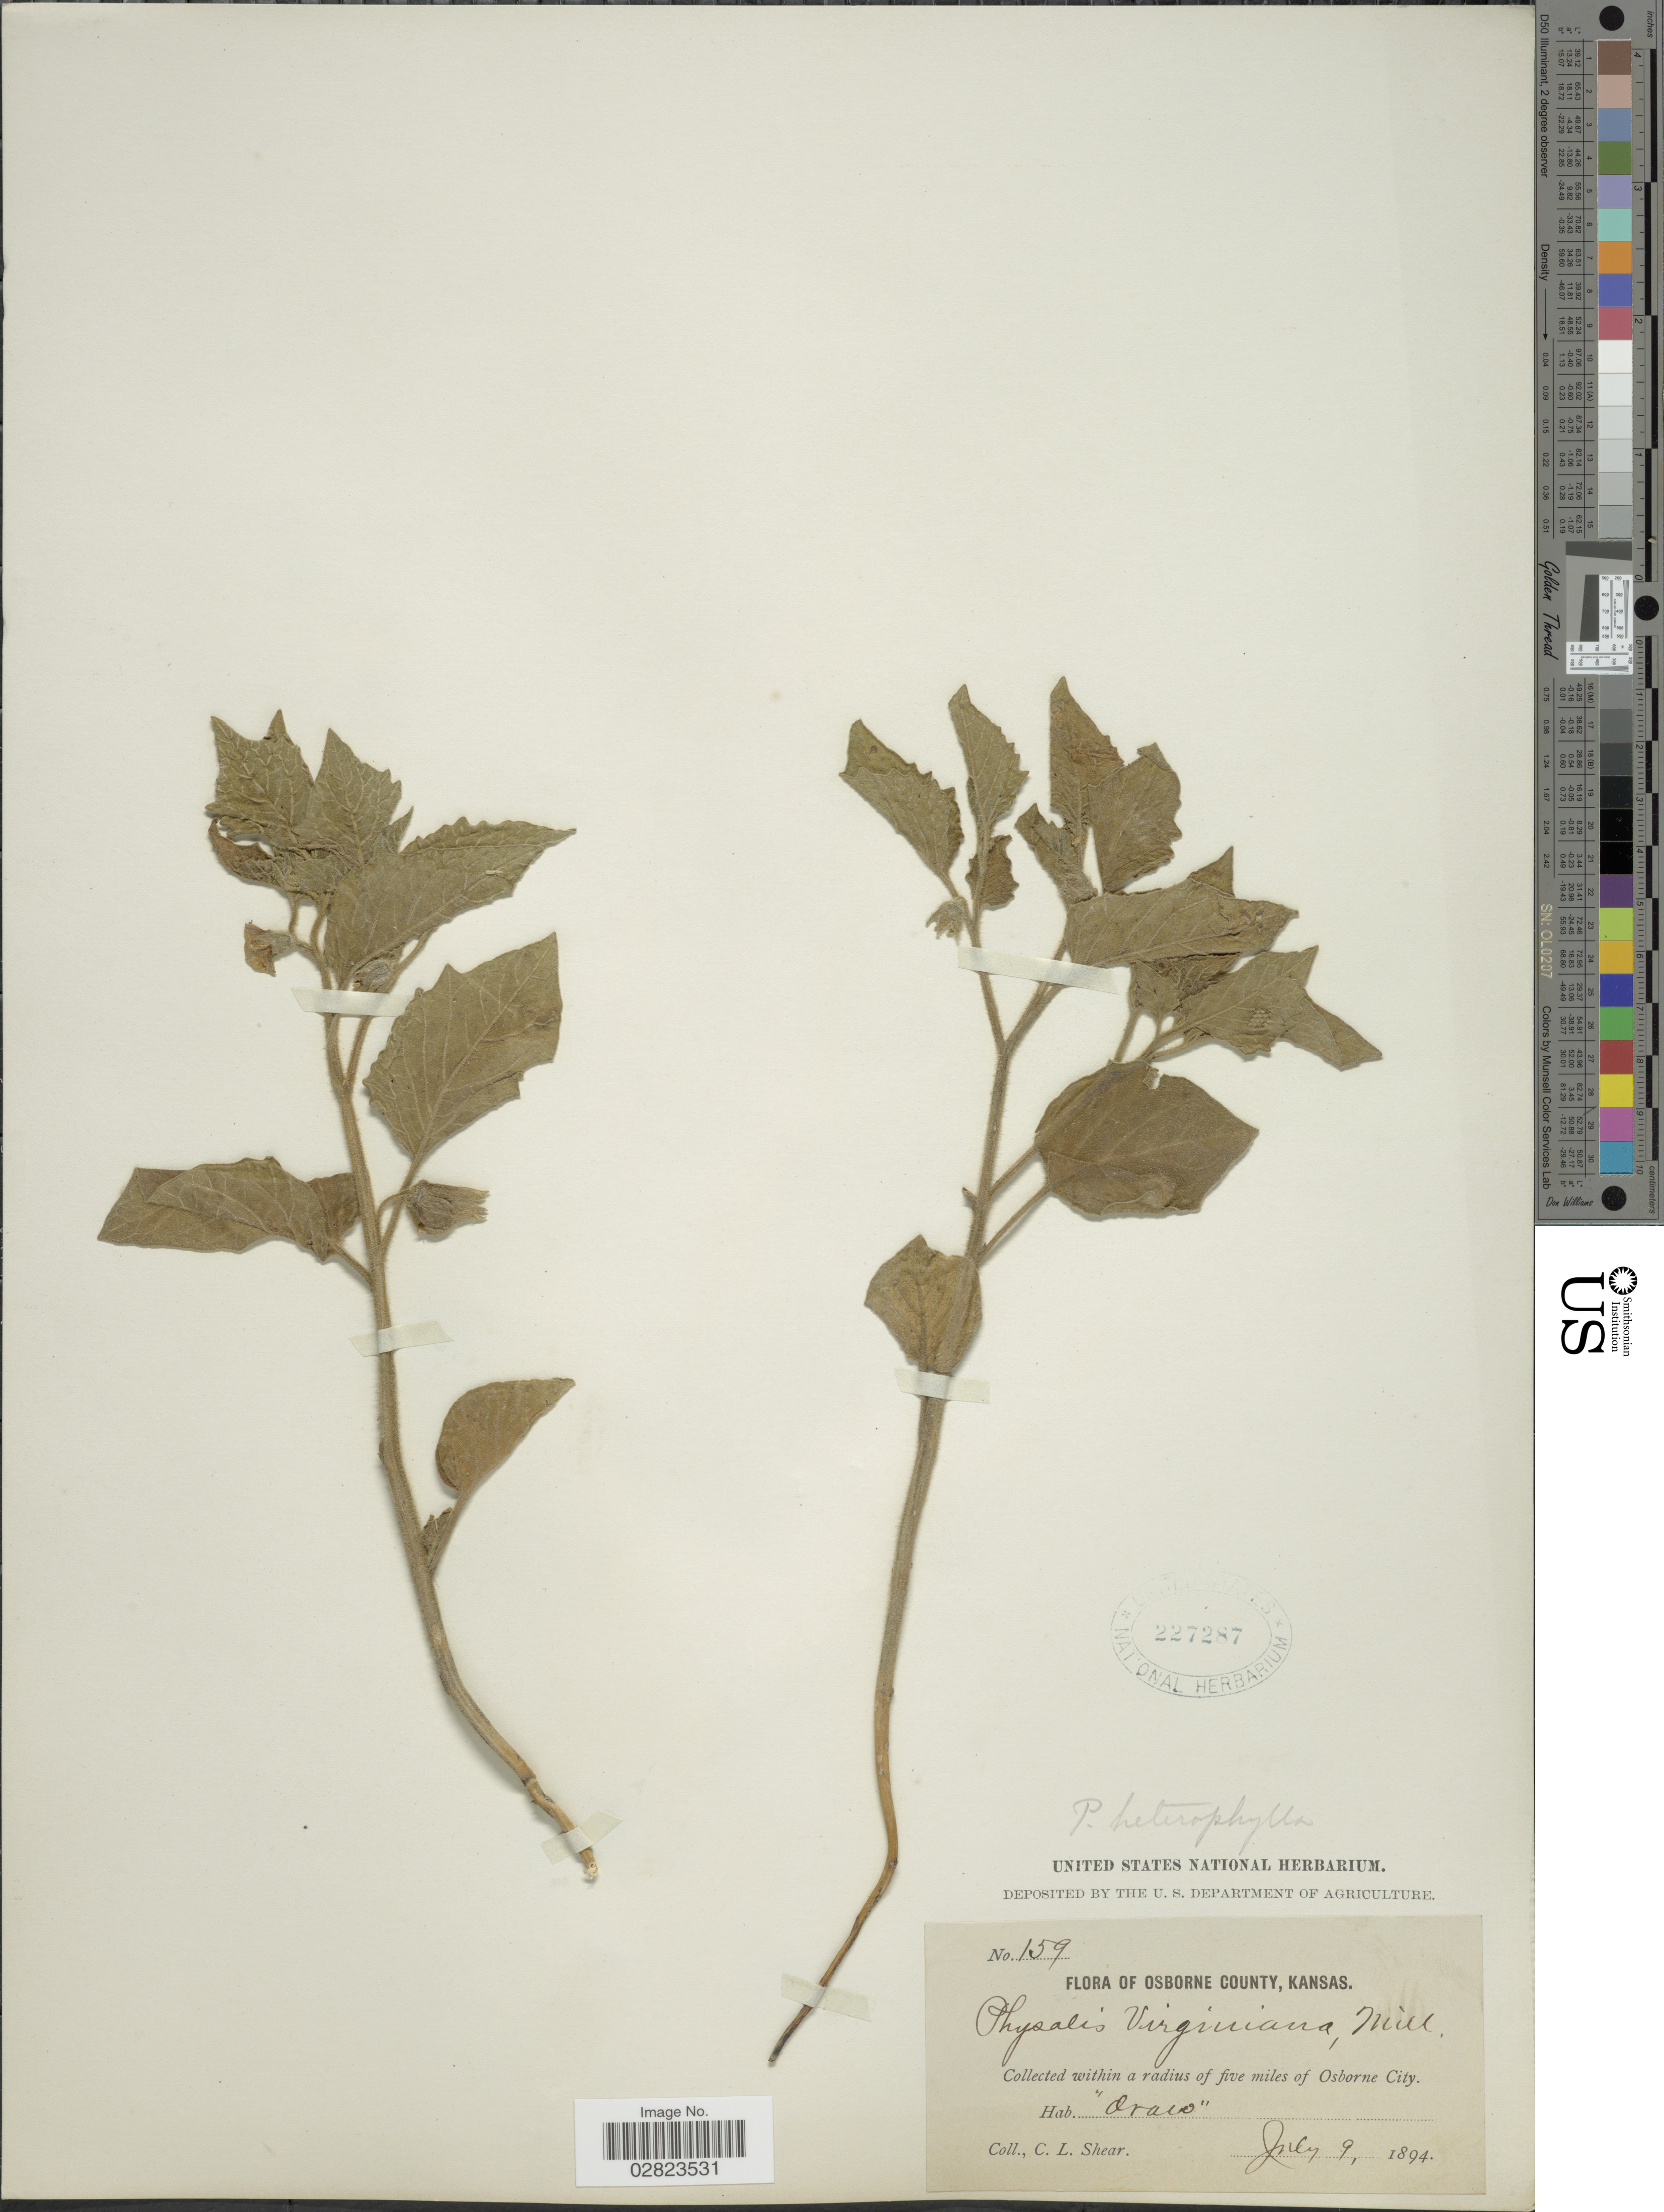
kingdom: Plantae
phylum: Tracheophyta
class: Magnoliopsida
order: Solanales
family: Solanaceae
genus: Physalis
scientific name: Physalis heterophylla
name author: Nees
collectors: C. L. Shear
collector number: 159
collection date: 1894-07-09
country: United States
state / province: Kansas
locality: Osborne County. Collected within a radius of five miles of Osborne City.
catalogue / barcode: US 227287